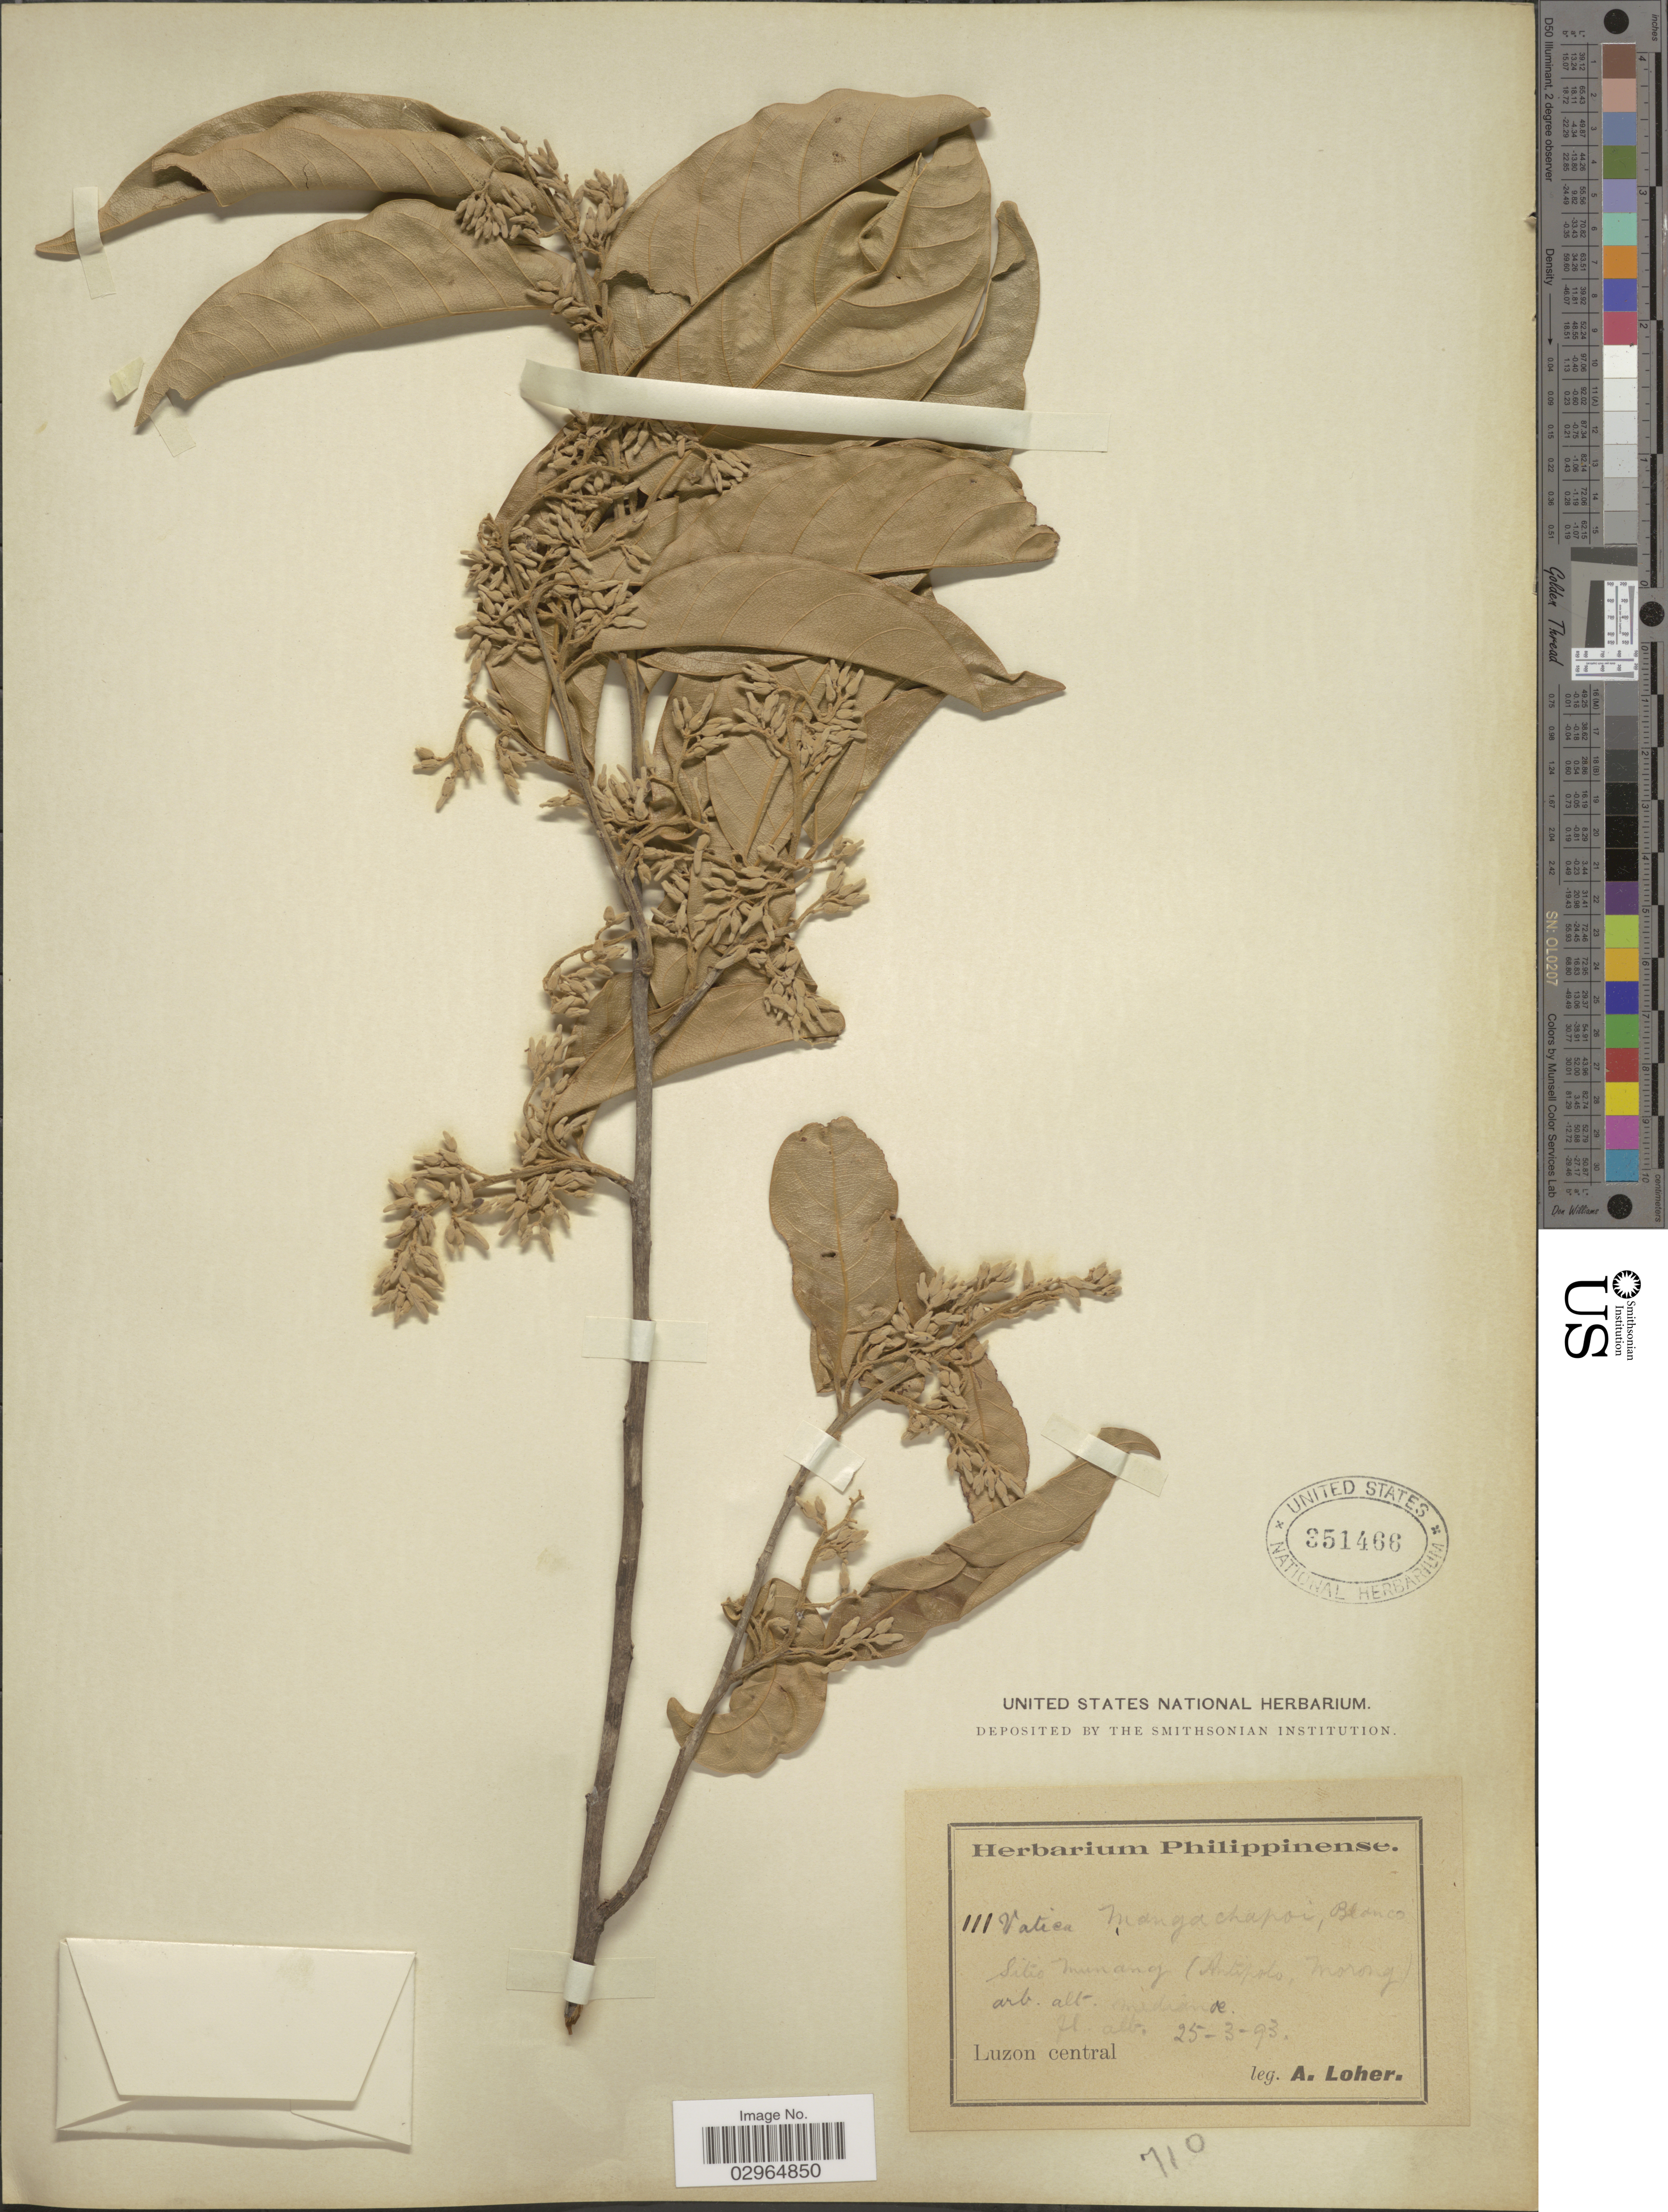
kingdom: Plantae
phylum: Tracheophyta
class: Magnoliopsida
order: Malvales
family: Dipterocarpaceae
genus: Vatica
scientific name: Vatica mangachapoi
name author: Blanco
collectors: A. Loher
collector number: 111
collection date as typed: Transcribed d/m/y: 25/3/93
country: Philippines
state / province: Central Luzon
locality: Sitio Munang (Antipolo, Morong).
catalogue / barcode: US 351466